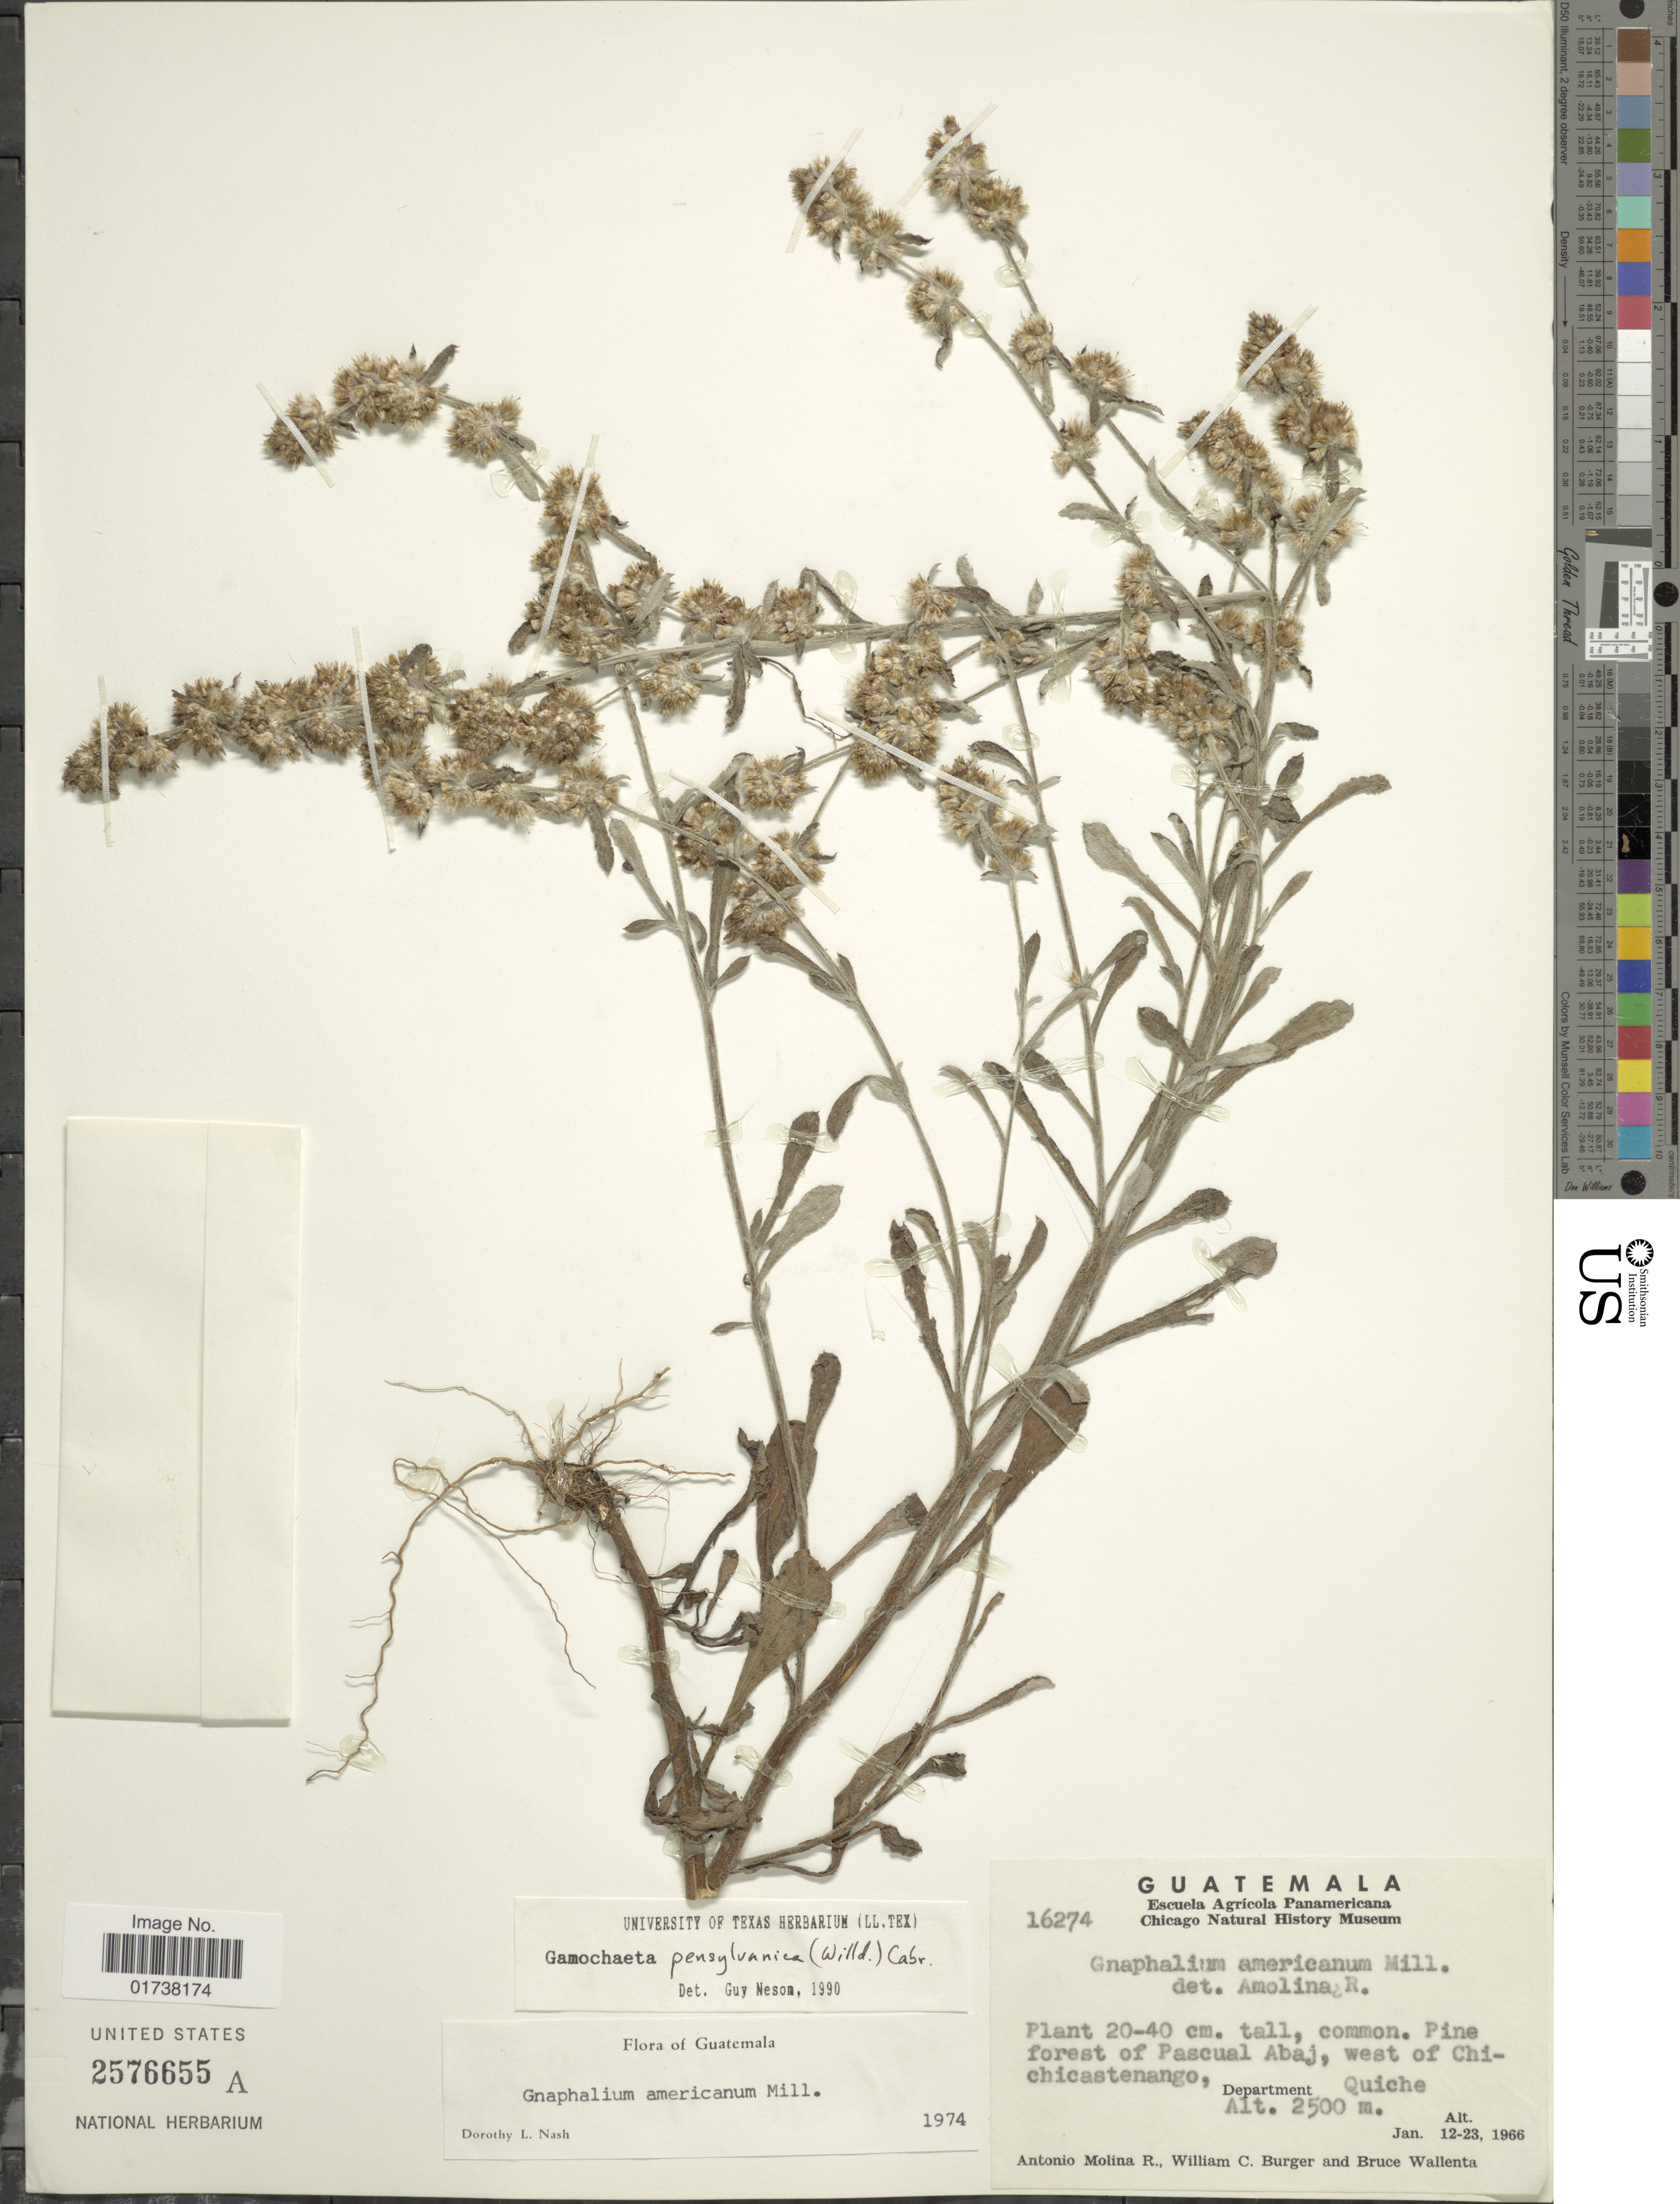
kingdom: Plantae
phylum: Tracheophyta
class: Magnoliopsida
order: Asterales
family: Asteraceae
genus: Gamochaeta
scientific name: Gamochaeta pensylvanica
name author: (Willd.) Cabrera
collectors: A. Molina R., W. Burger & B. Wallenta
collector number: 16274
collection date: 1966-01-12/1966-01-23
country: Guatemala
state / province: El Quiché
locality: Pine forest of Pascual Abaj, west of Chichicastenango, Department Quiche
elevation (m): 2500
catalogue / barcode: US 2576655A